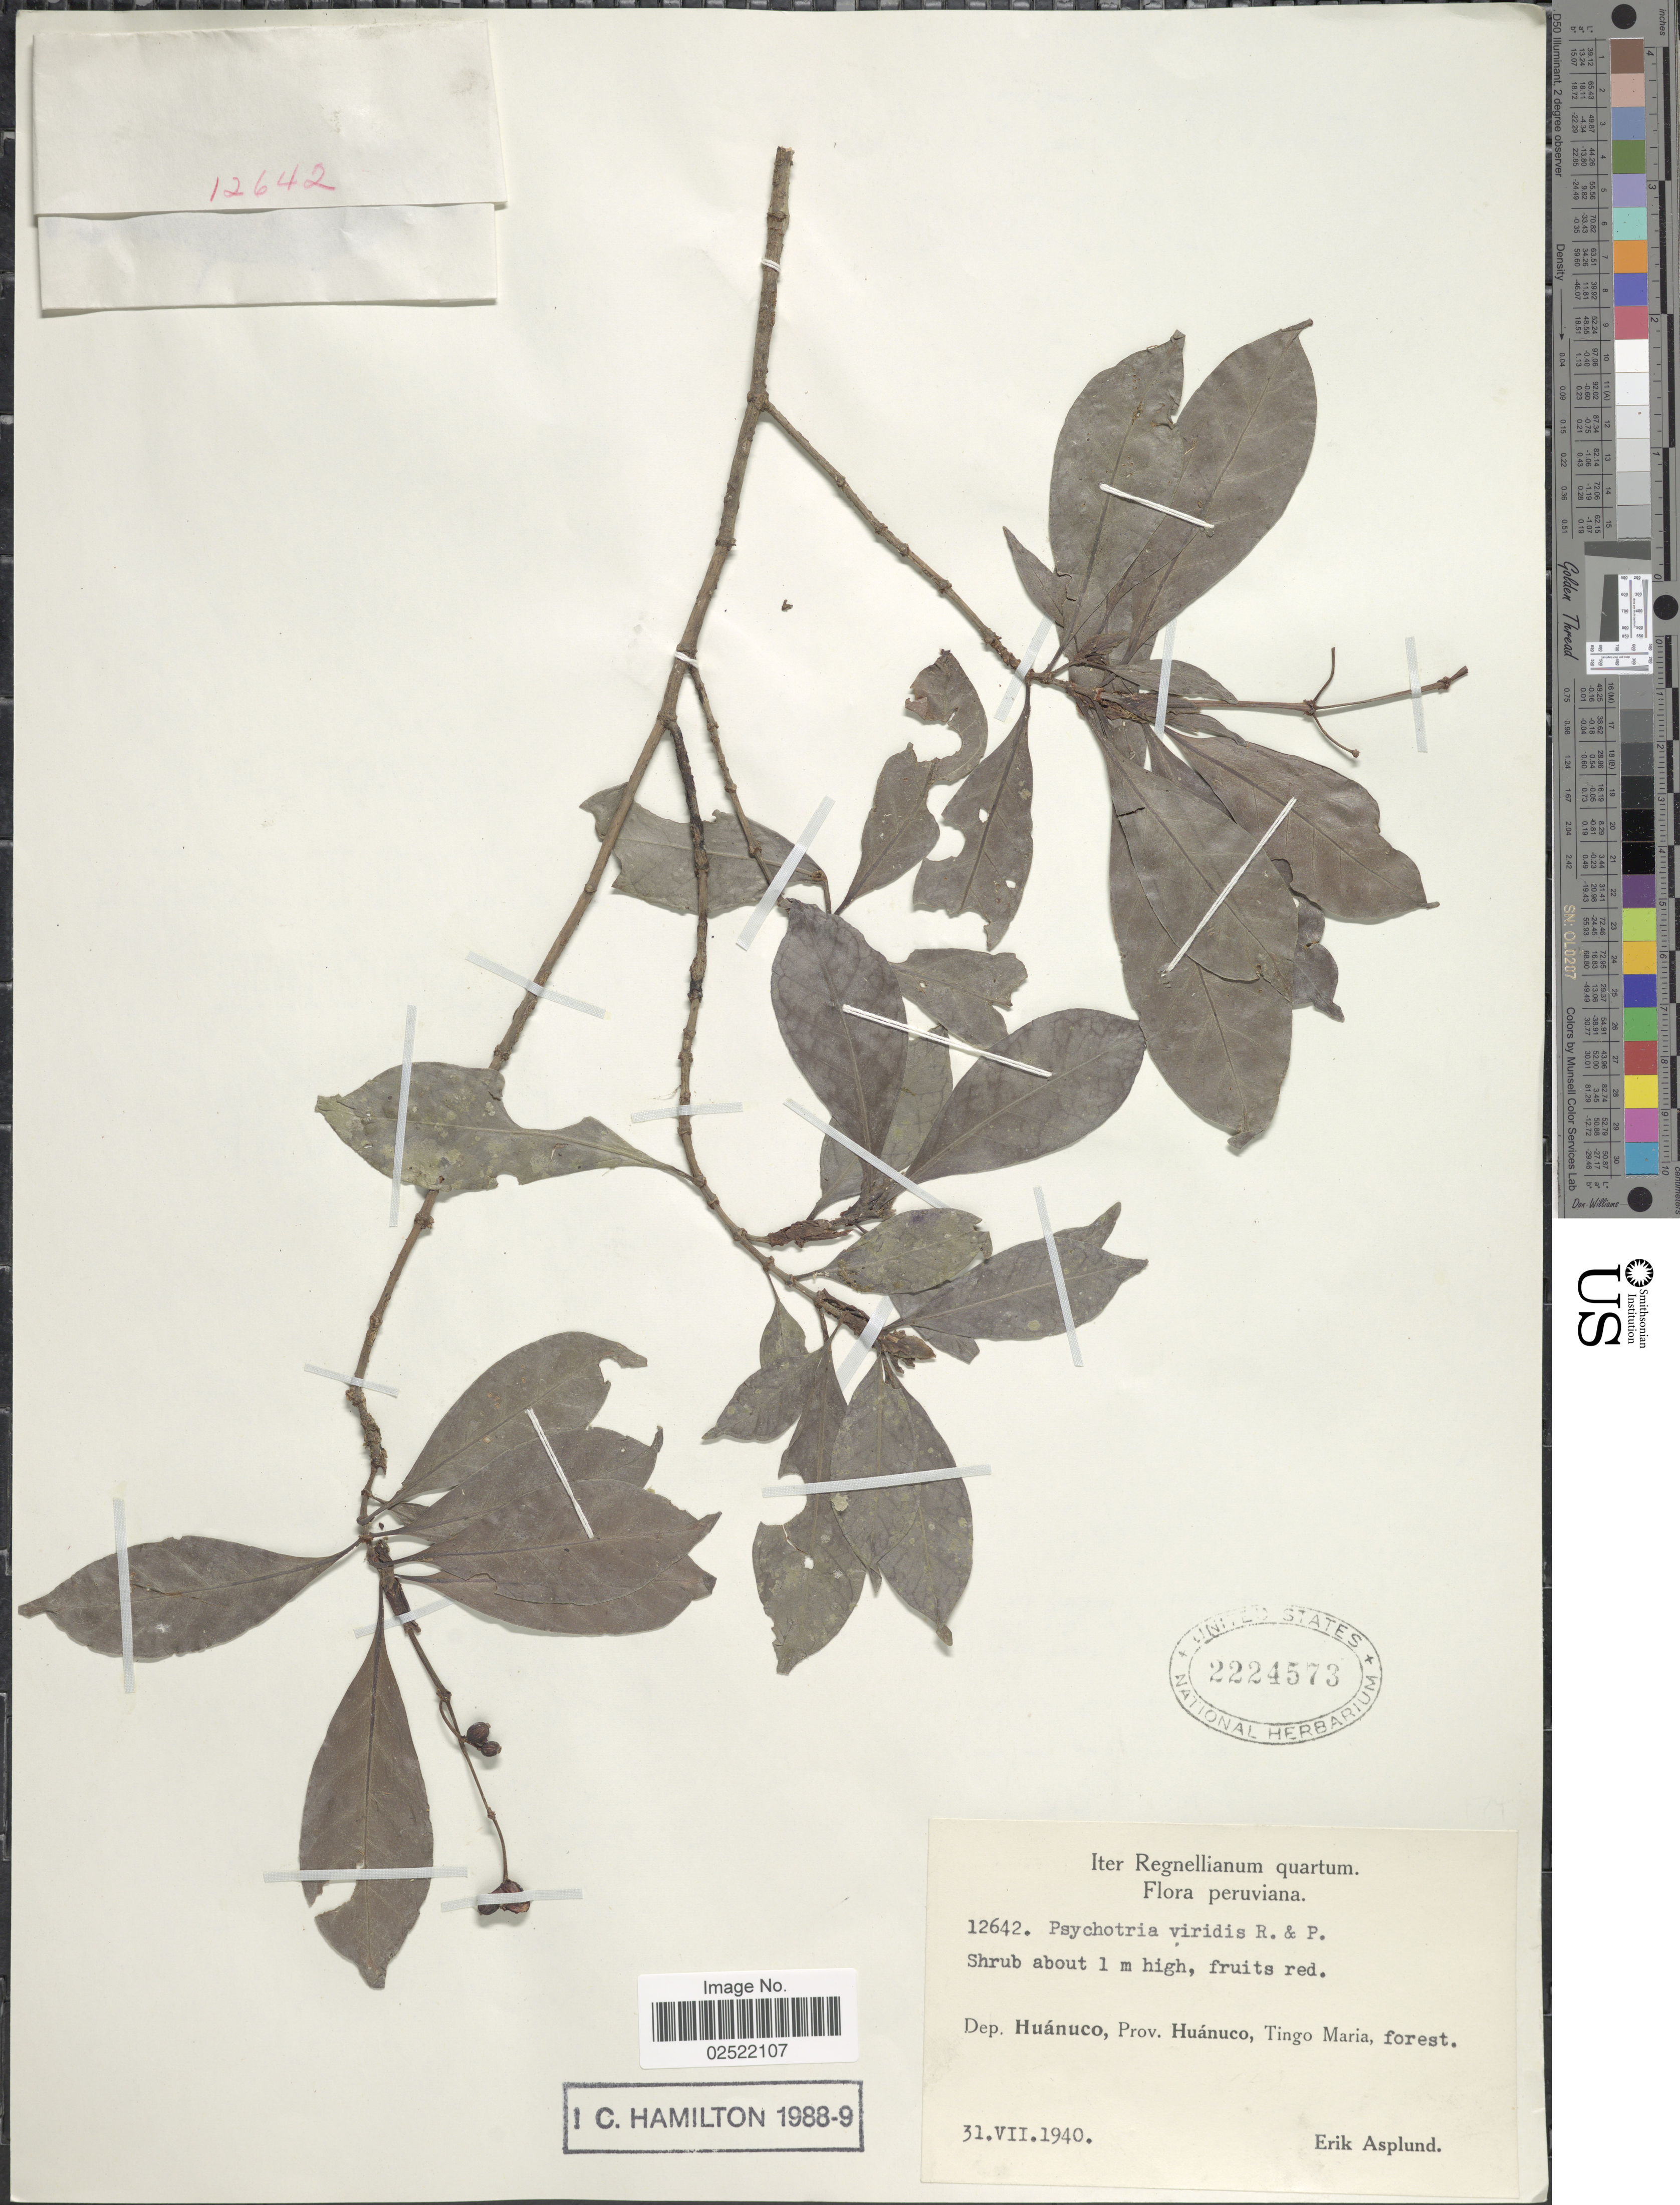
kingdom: Plantae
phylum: Tracheophyta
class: Magnoliopsida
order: Gentianales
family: Rubiaceae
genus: Psychotria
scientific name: Psychotria viridis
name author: Ruiz & Pav.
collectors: E. Asplund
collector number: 12642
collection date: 1940-07-31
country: Peru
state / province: Huánuco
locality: Dep. Huanuco, Prov. Huanuco, Tingo Maria, forest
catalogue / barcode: US 2224573